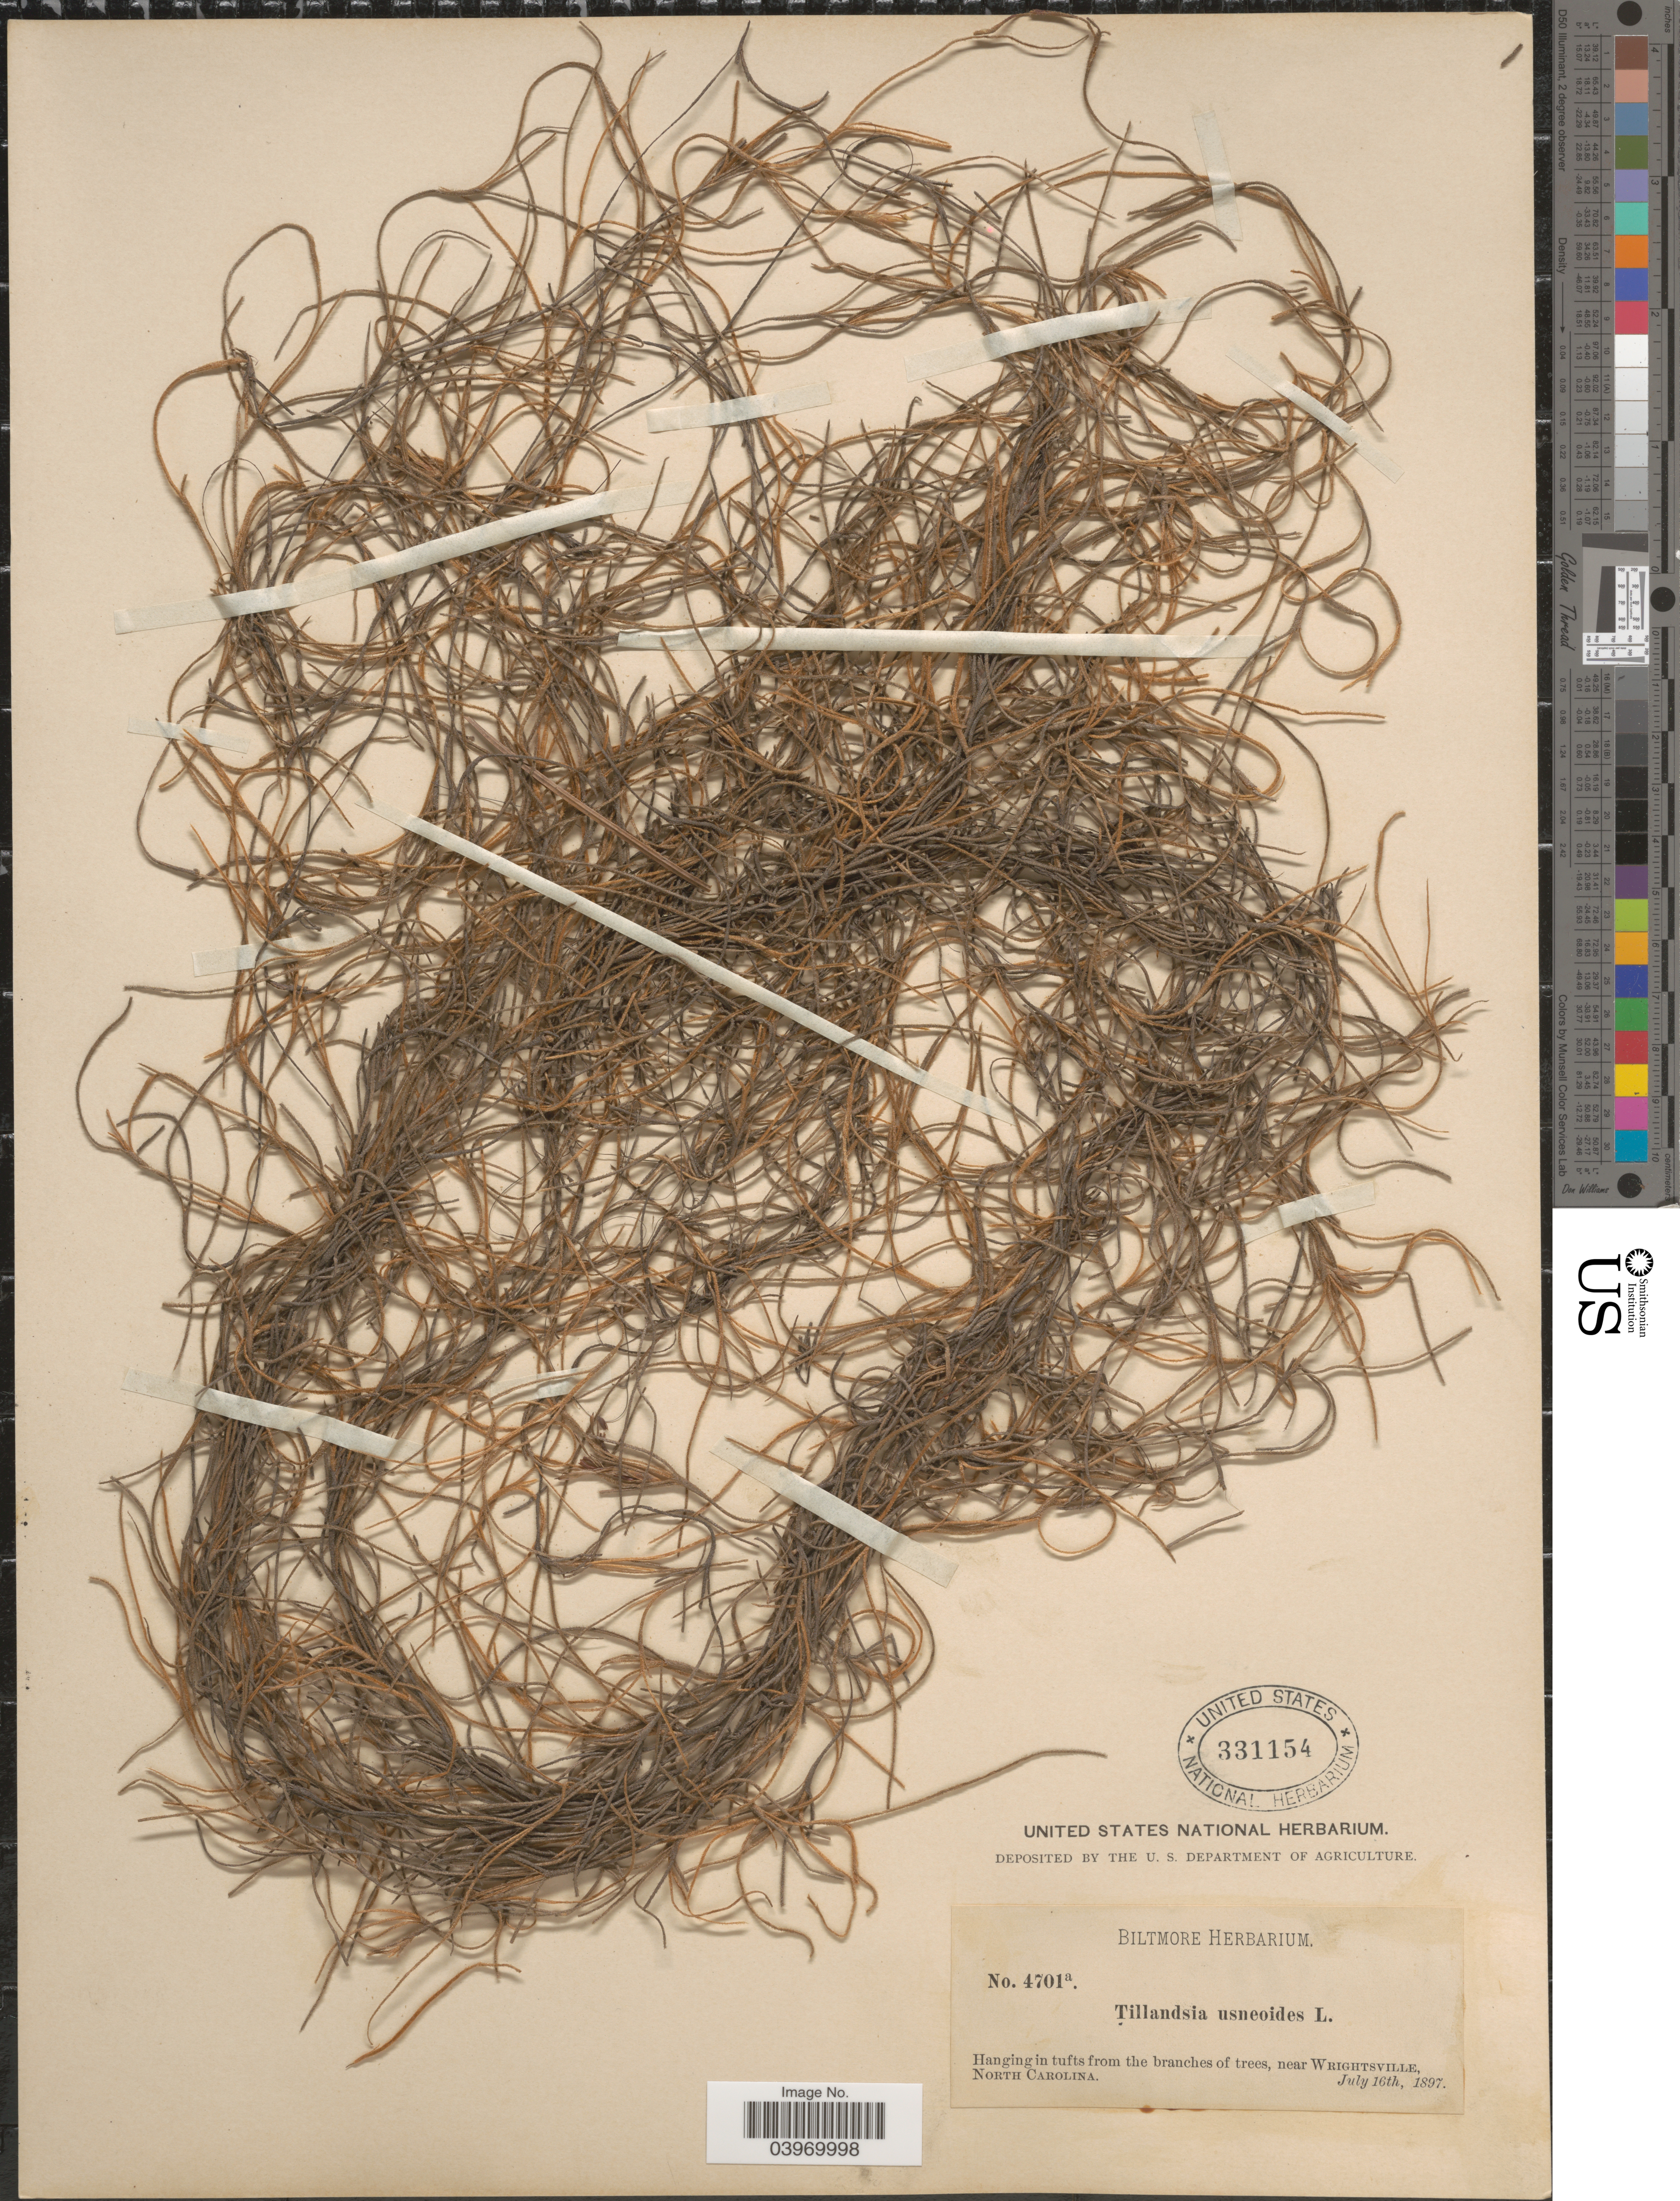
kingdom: Plantae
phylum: Tracheophyta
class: Liliopsida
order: Poales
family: Bromeliaceae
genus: Tillandsia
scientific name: Tillandsia usneoides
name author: (L.) L.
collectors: ex herb. Biltmore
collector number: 4701a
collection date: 1897-07-16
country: United States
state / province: North Carolina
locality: Hanging in tufts from the branches of trees, near Wrightsville.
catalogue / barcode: US 331154